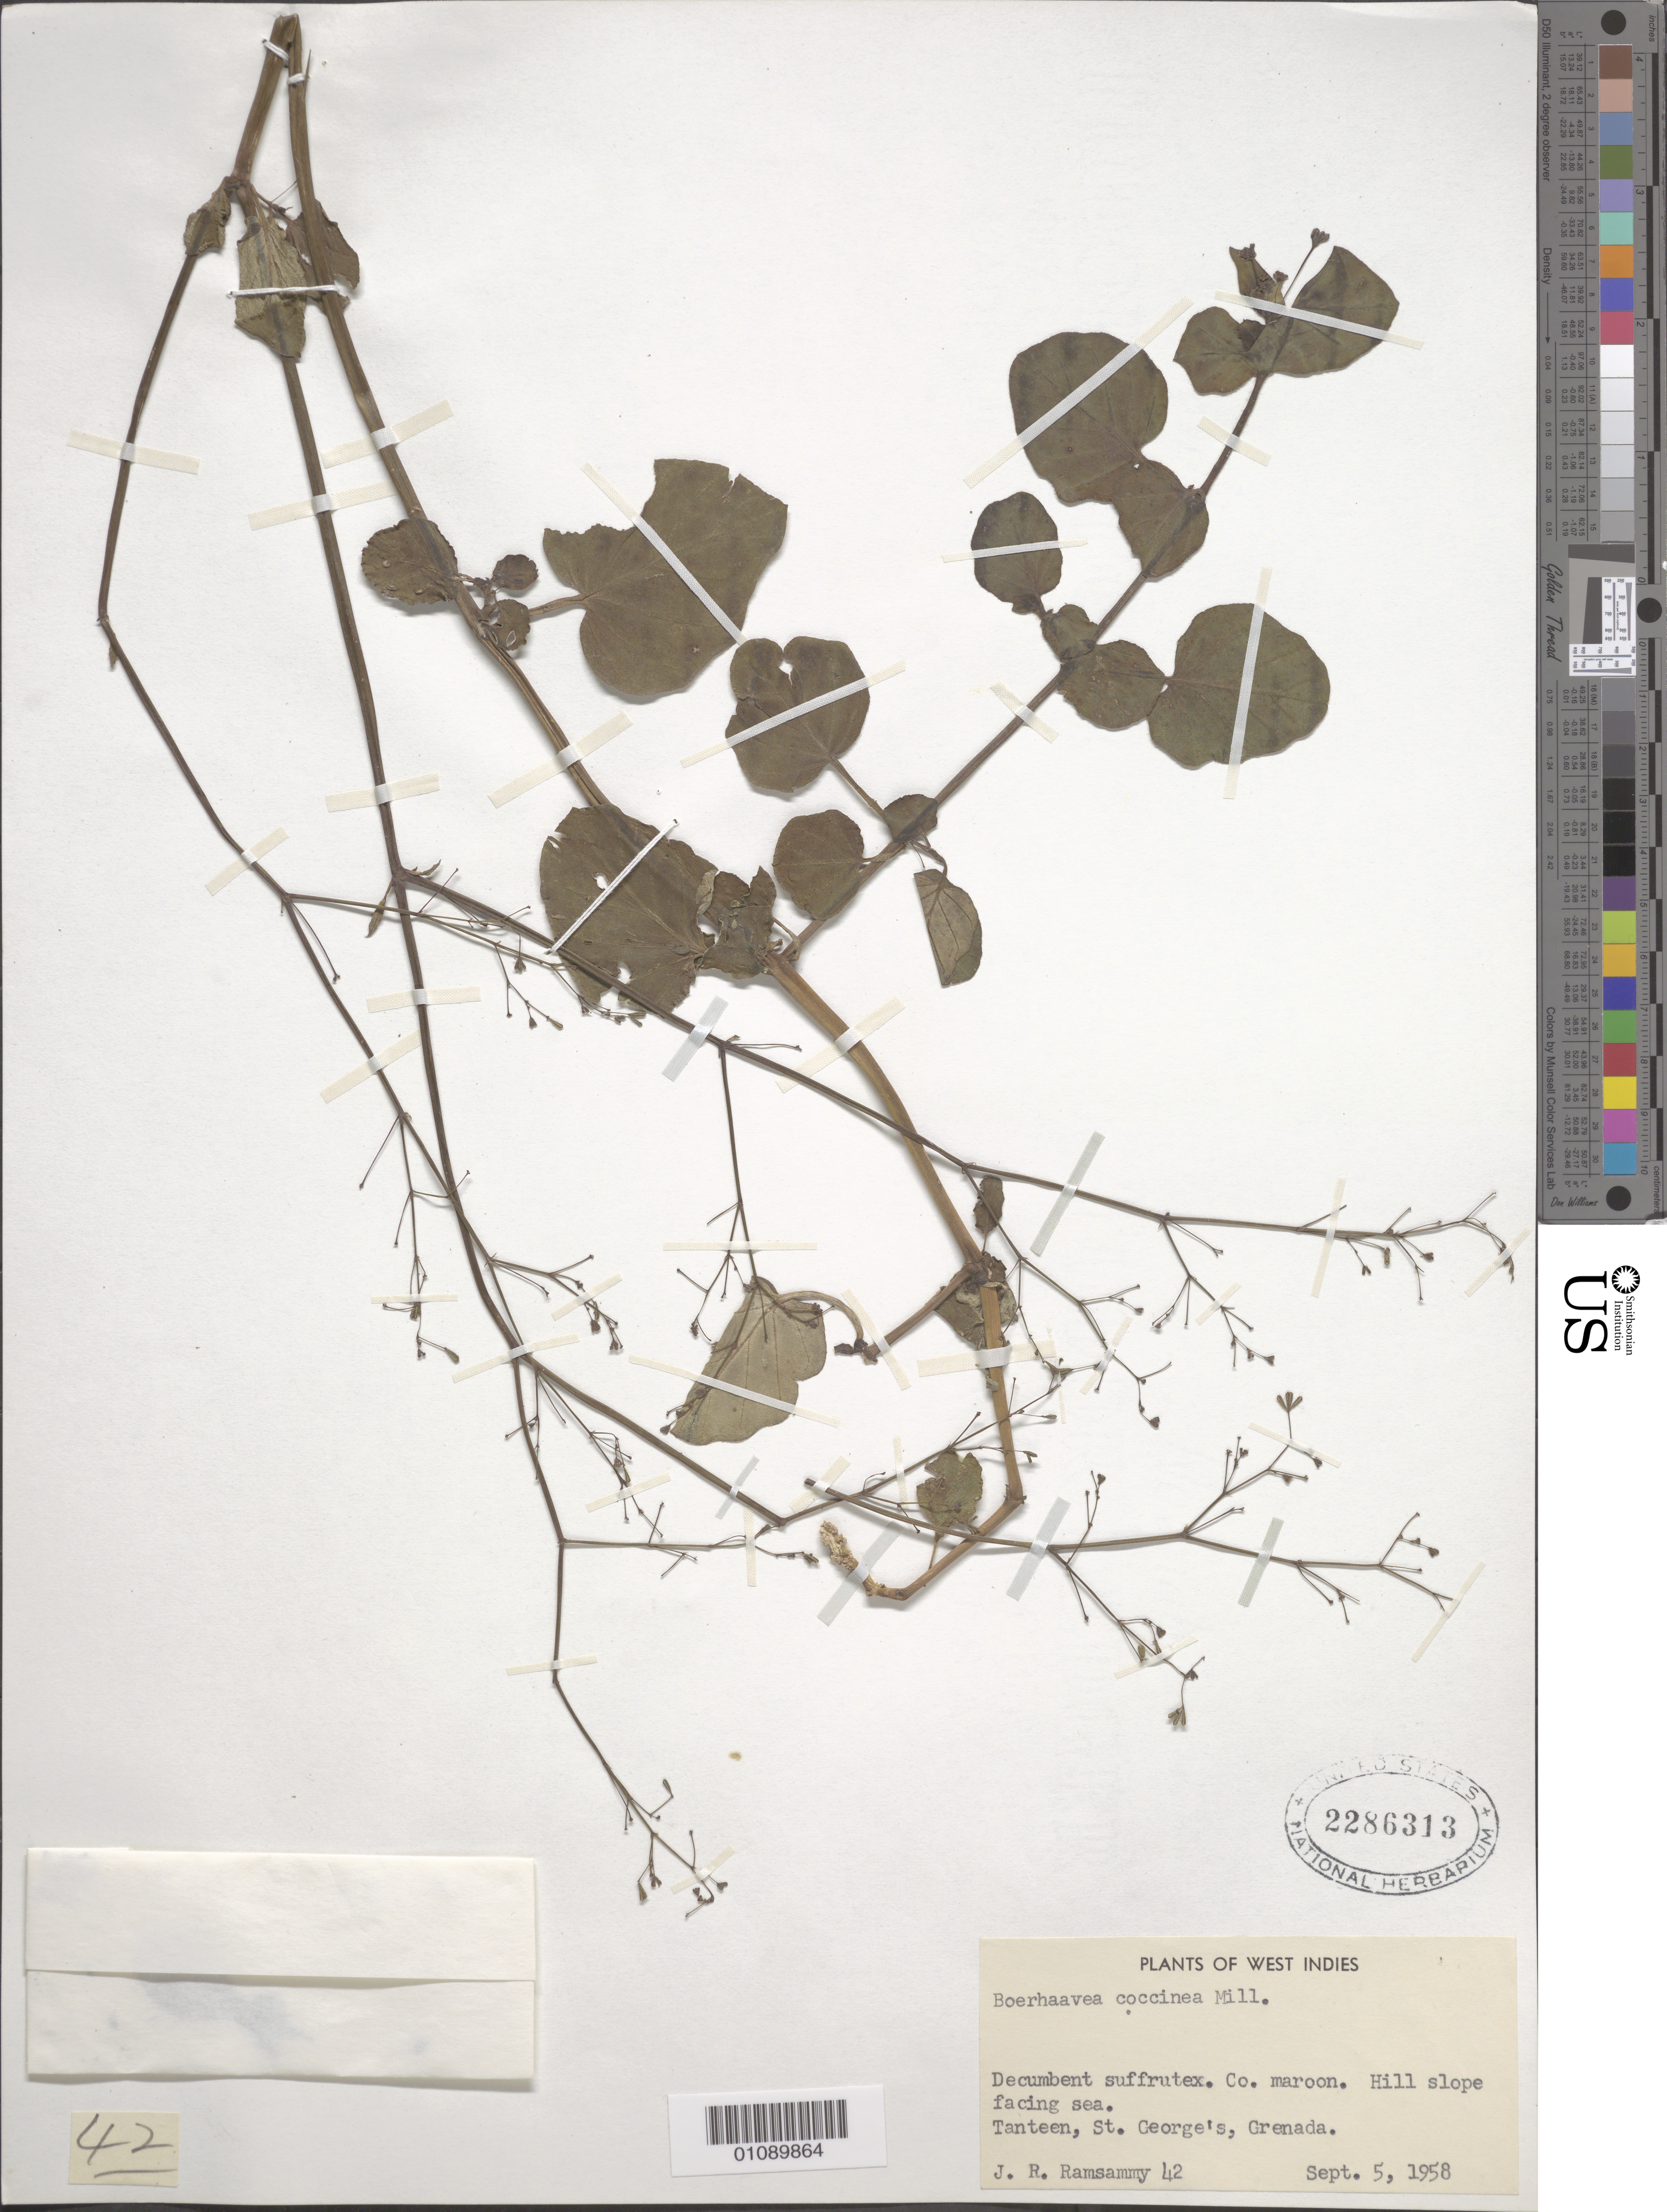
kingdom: Plantae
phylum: Tracheophyta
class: Magnoliopsida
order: Caryophyllales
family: Nyctaginaceae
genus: Boerhavia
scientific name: Boerhavia coccinea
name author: Mill.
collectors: J. Ramsammy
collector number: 42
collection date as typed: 05 Sep 1958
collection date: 1958-09-05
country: Grenada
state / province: Saint George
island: Grenada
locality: St. George's, Tanteen.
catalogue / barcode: US 2286313